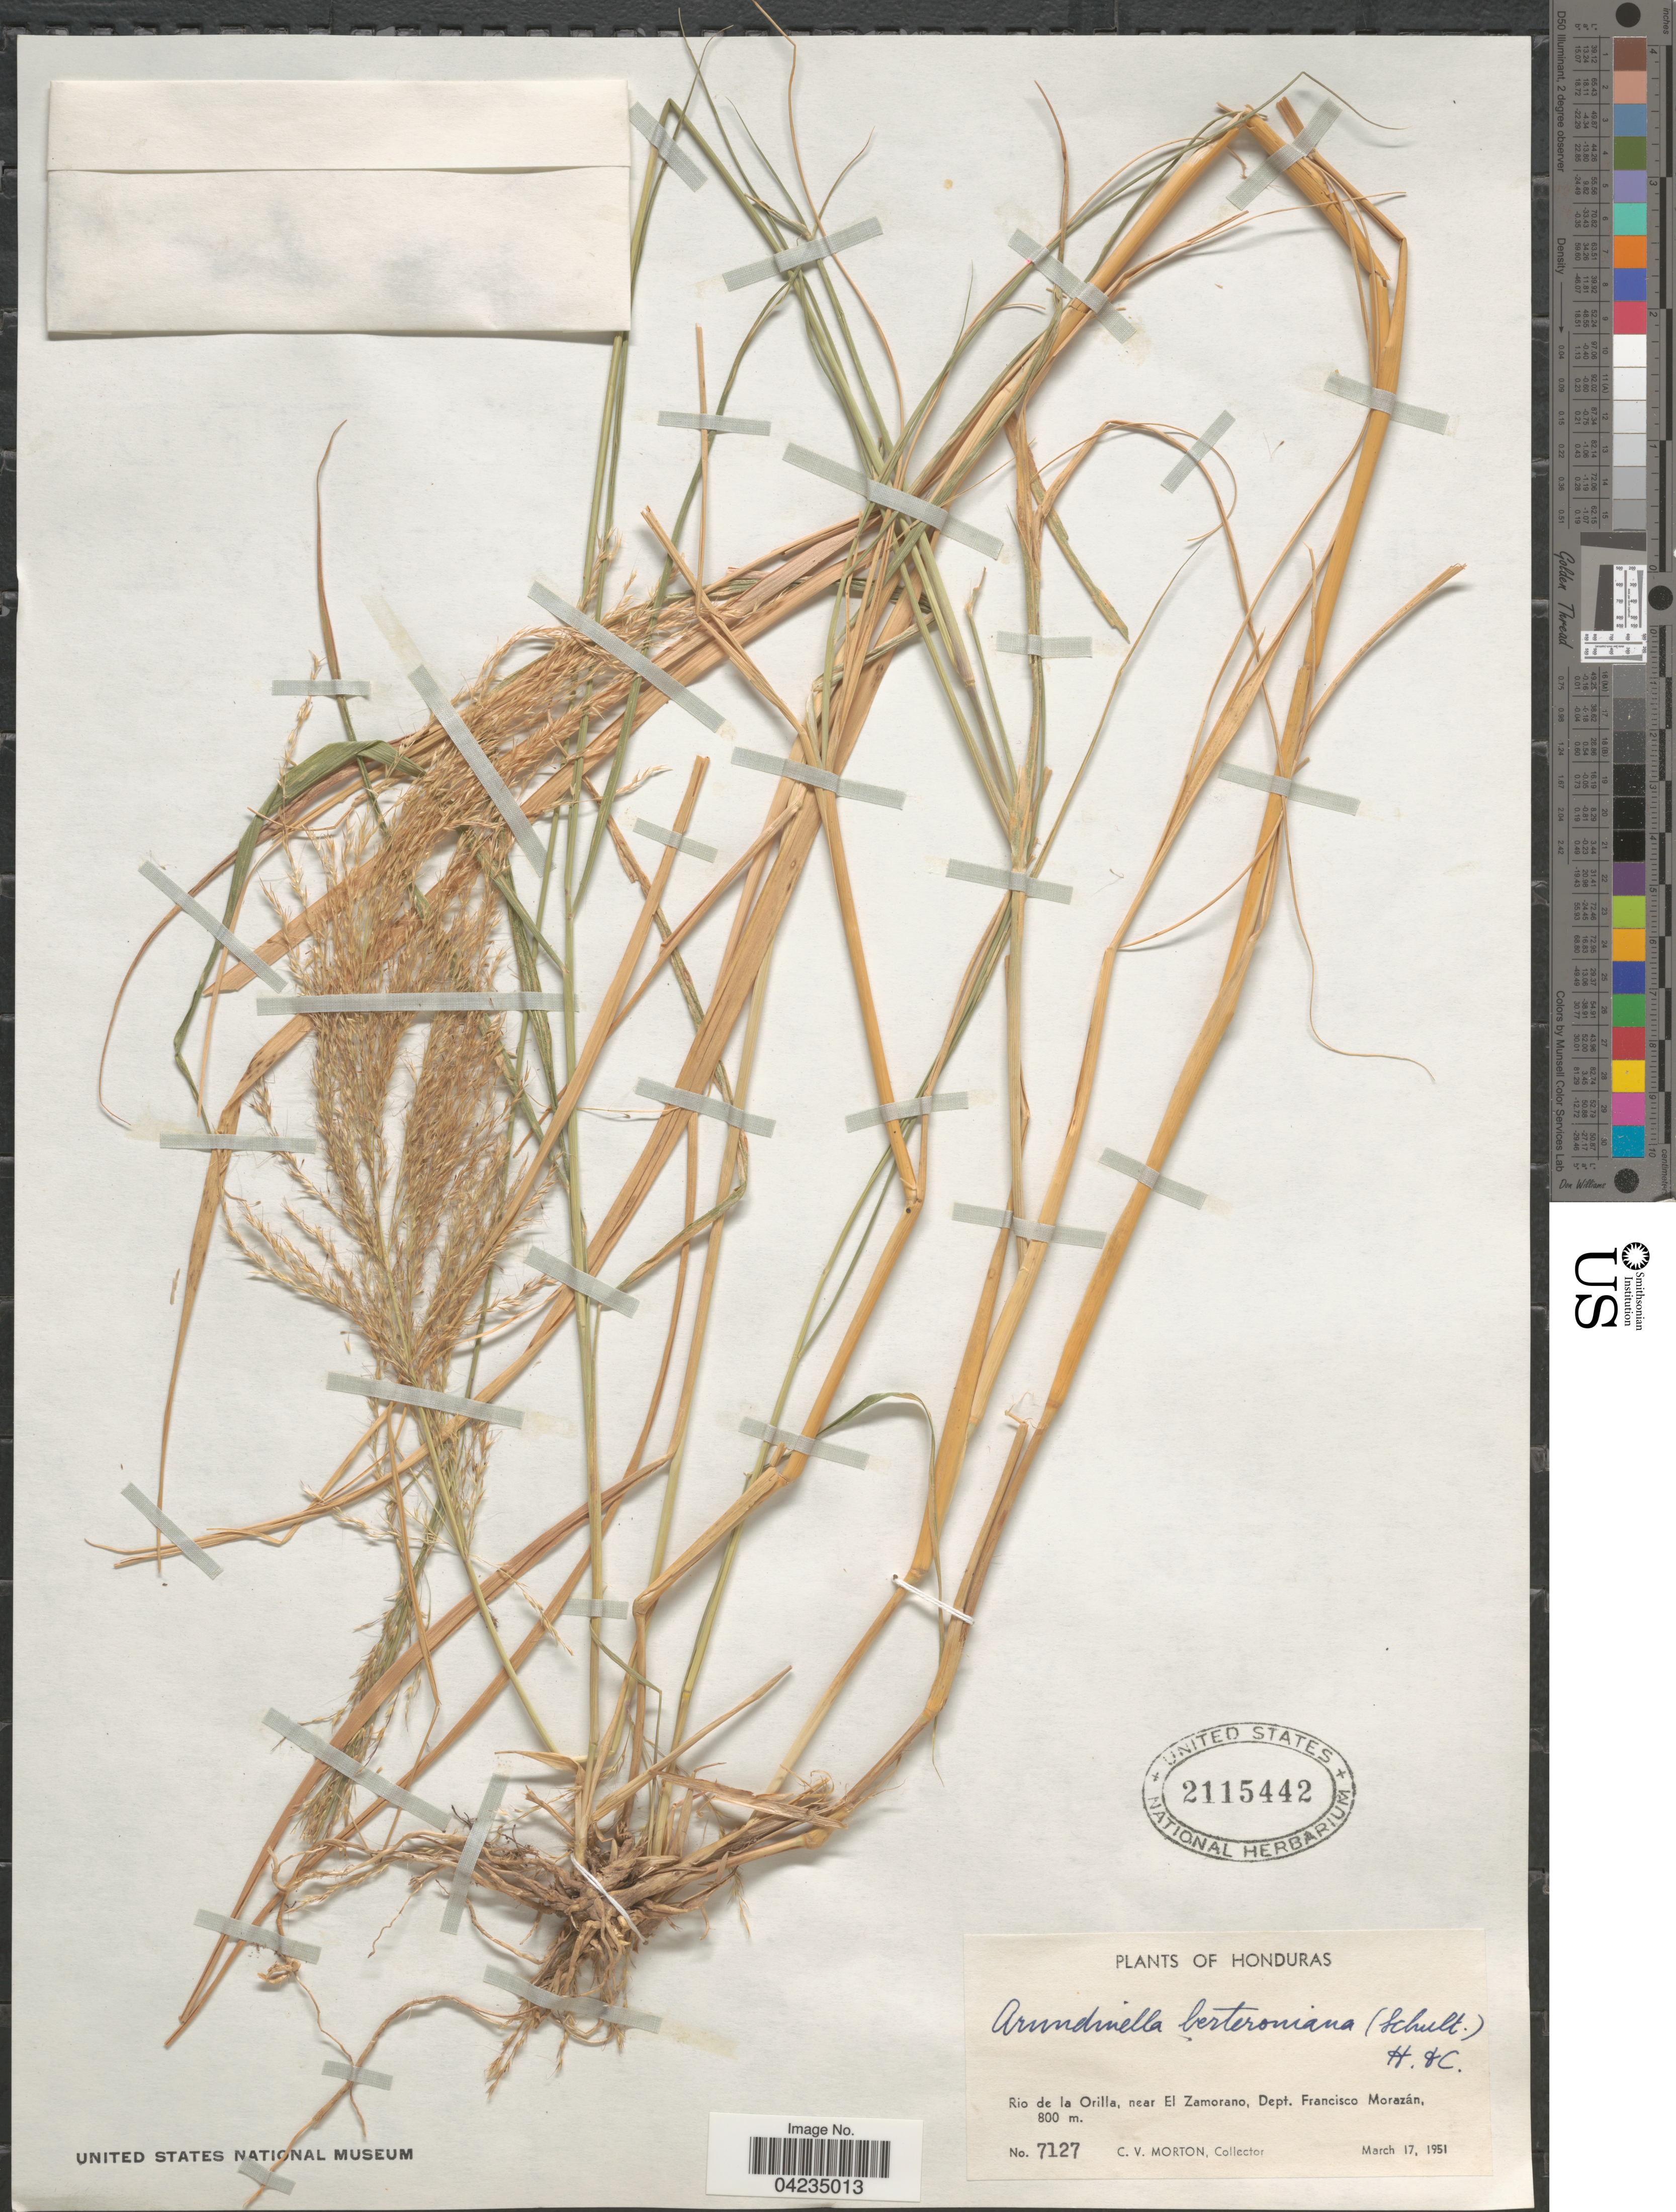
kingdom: Plantae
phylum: Tracheophyta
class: Liliopsida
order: Poales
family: Poaceae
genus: Arundinella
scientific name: Arundinella berteroniana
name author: (Schult.) Hitchc. & Chase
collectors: C. V. Morton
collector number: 7127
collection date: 1951-03-17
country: Honduras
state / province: Fco. Morazán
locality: Rio de la Orilla, near El Zamorano, Dept. Francisco Morazán.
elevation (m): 800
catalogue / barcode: US 2115442